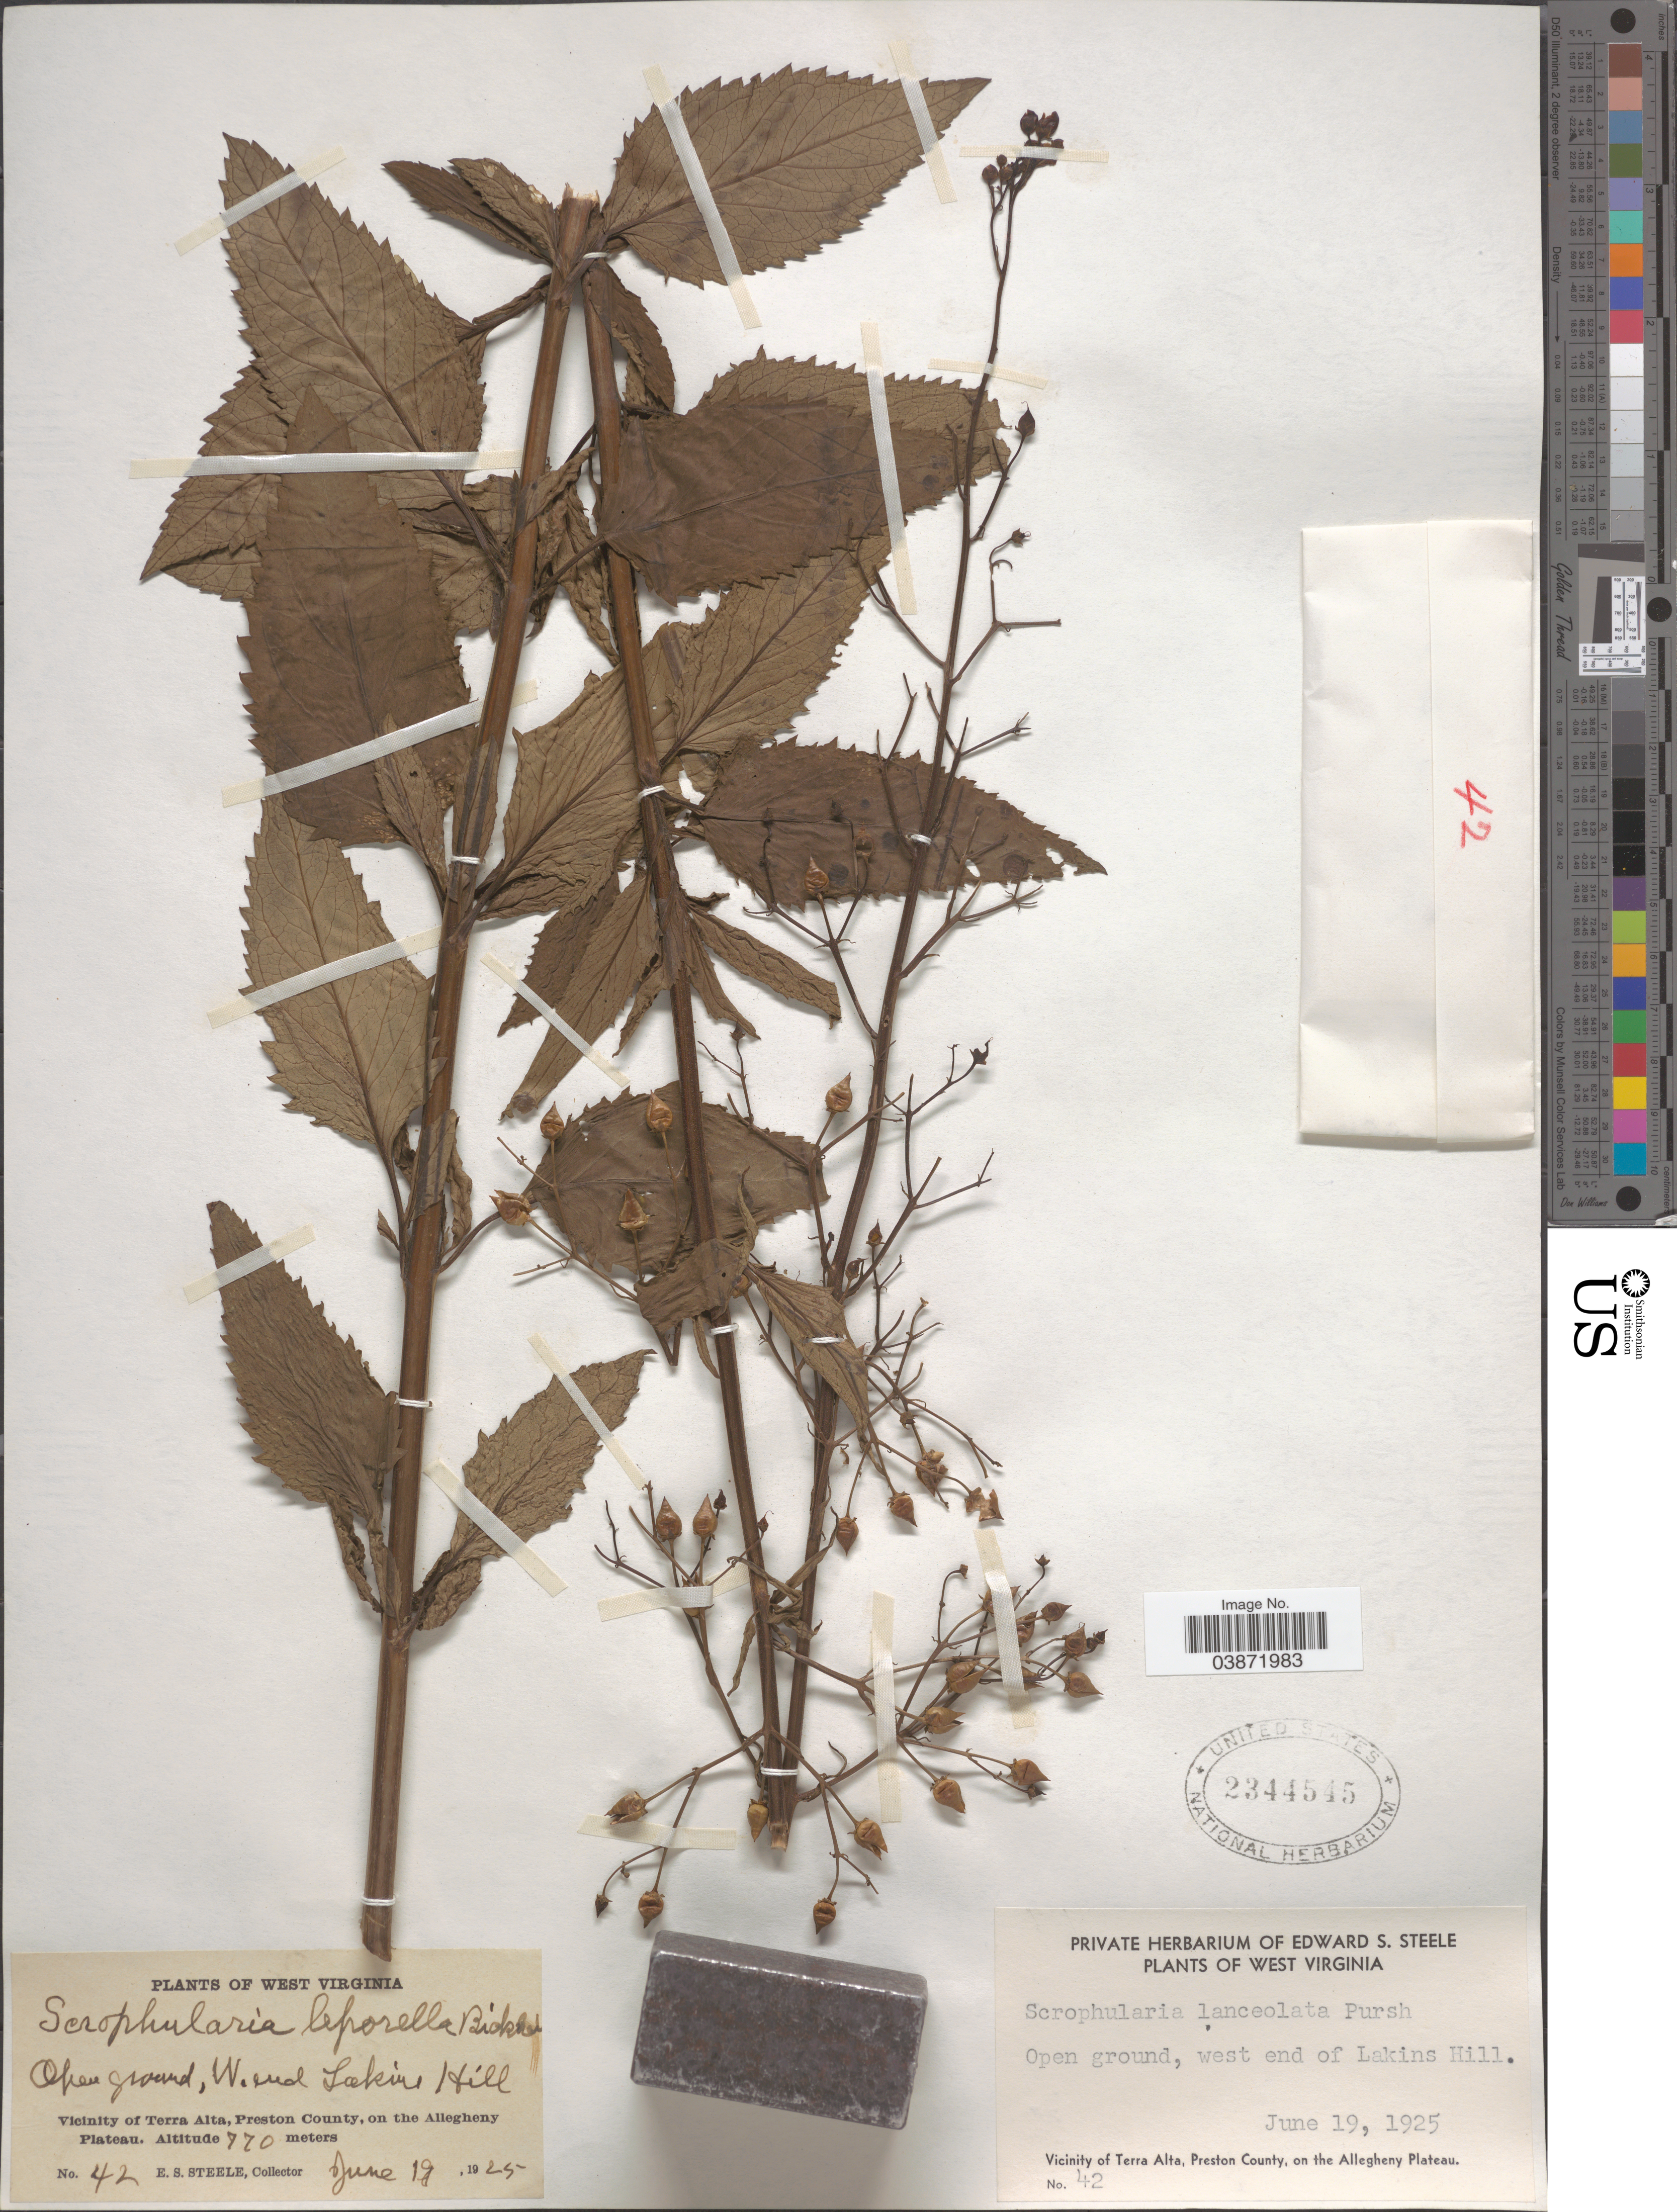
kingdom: Plantae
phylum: Tracheophyta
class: Magnoliopsida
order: Lamiales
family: Scrophulariaceae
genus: Scrophularia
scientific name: Scrophularia lanceolata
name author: Pursh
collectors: E. Steele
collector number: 42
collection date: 1925-06-19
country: United States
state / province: West Virginia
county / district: Preston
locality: West end of Lakins Hill. Vicinity of Terra Alta, Preston County, on the Allegheny Plateau.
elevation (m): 770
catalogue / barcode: US 2344545